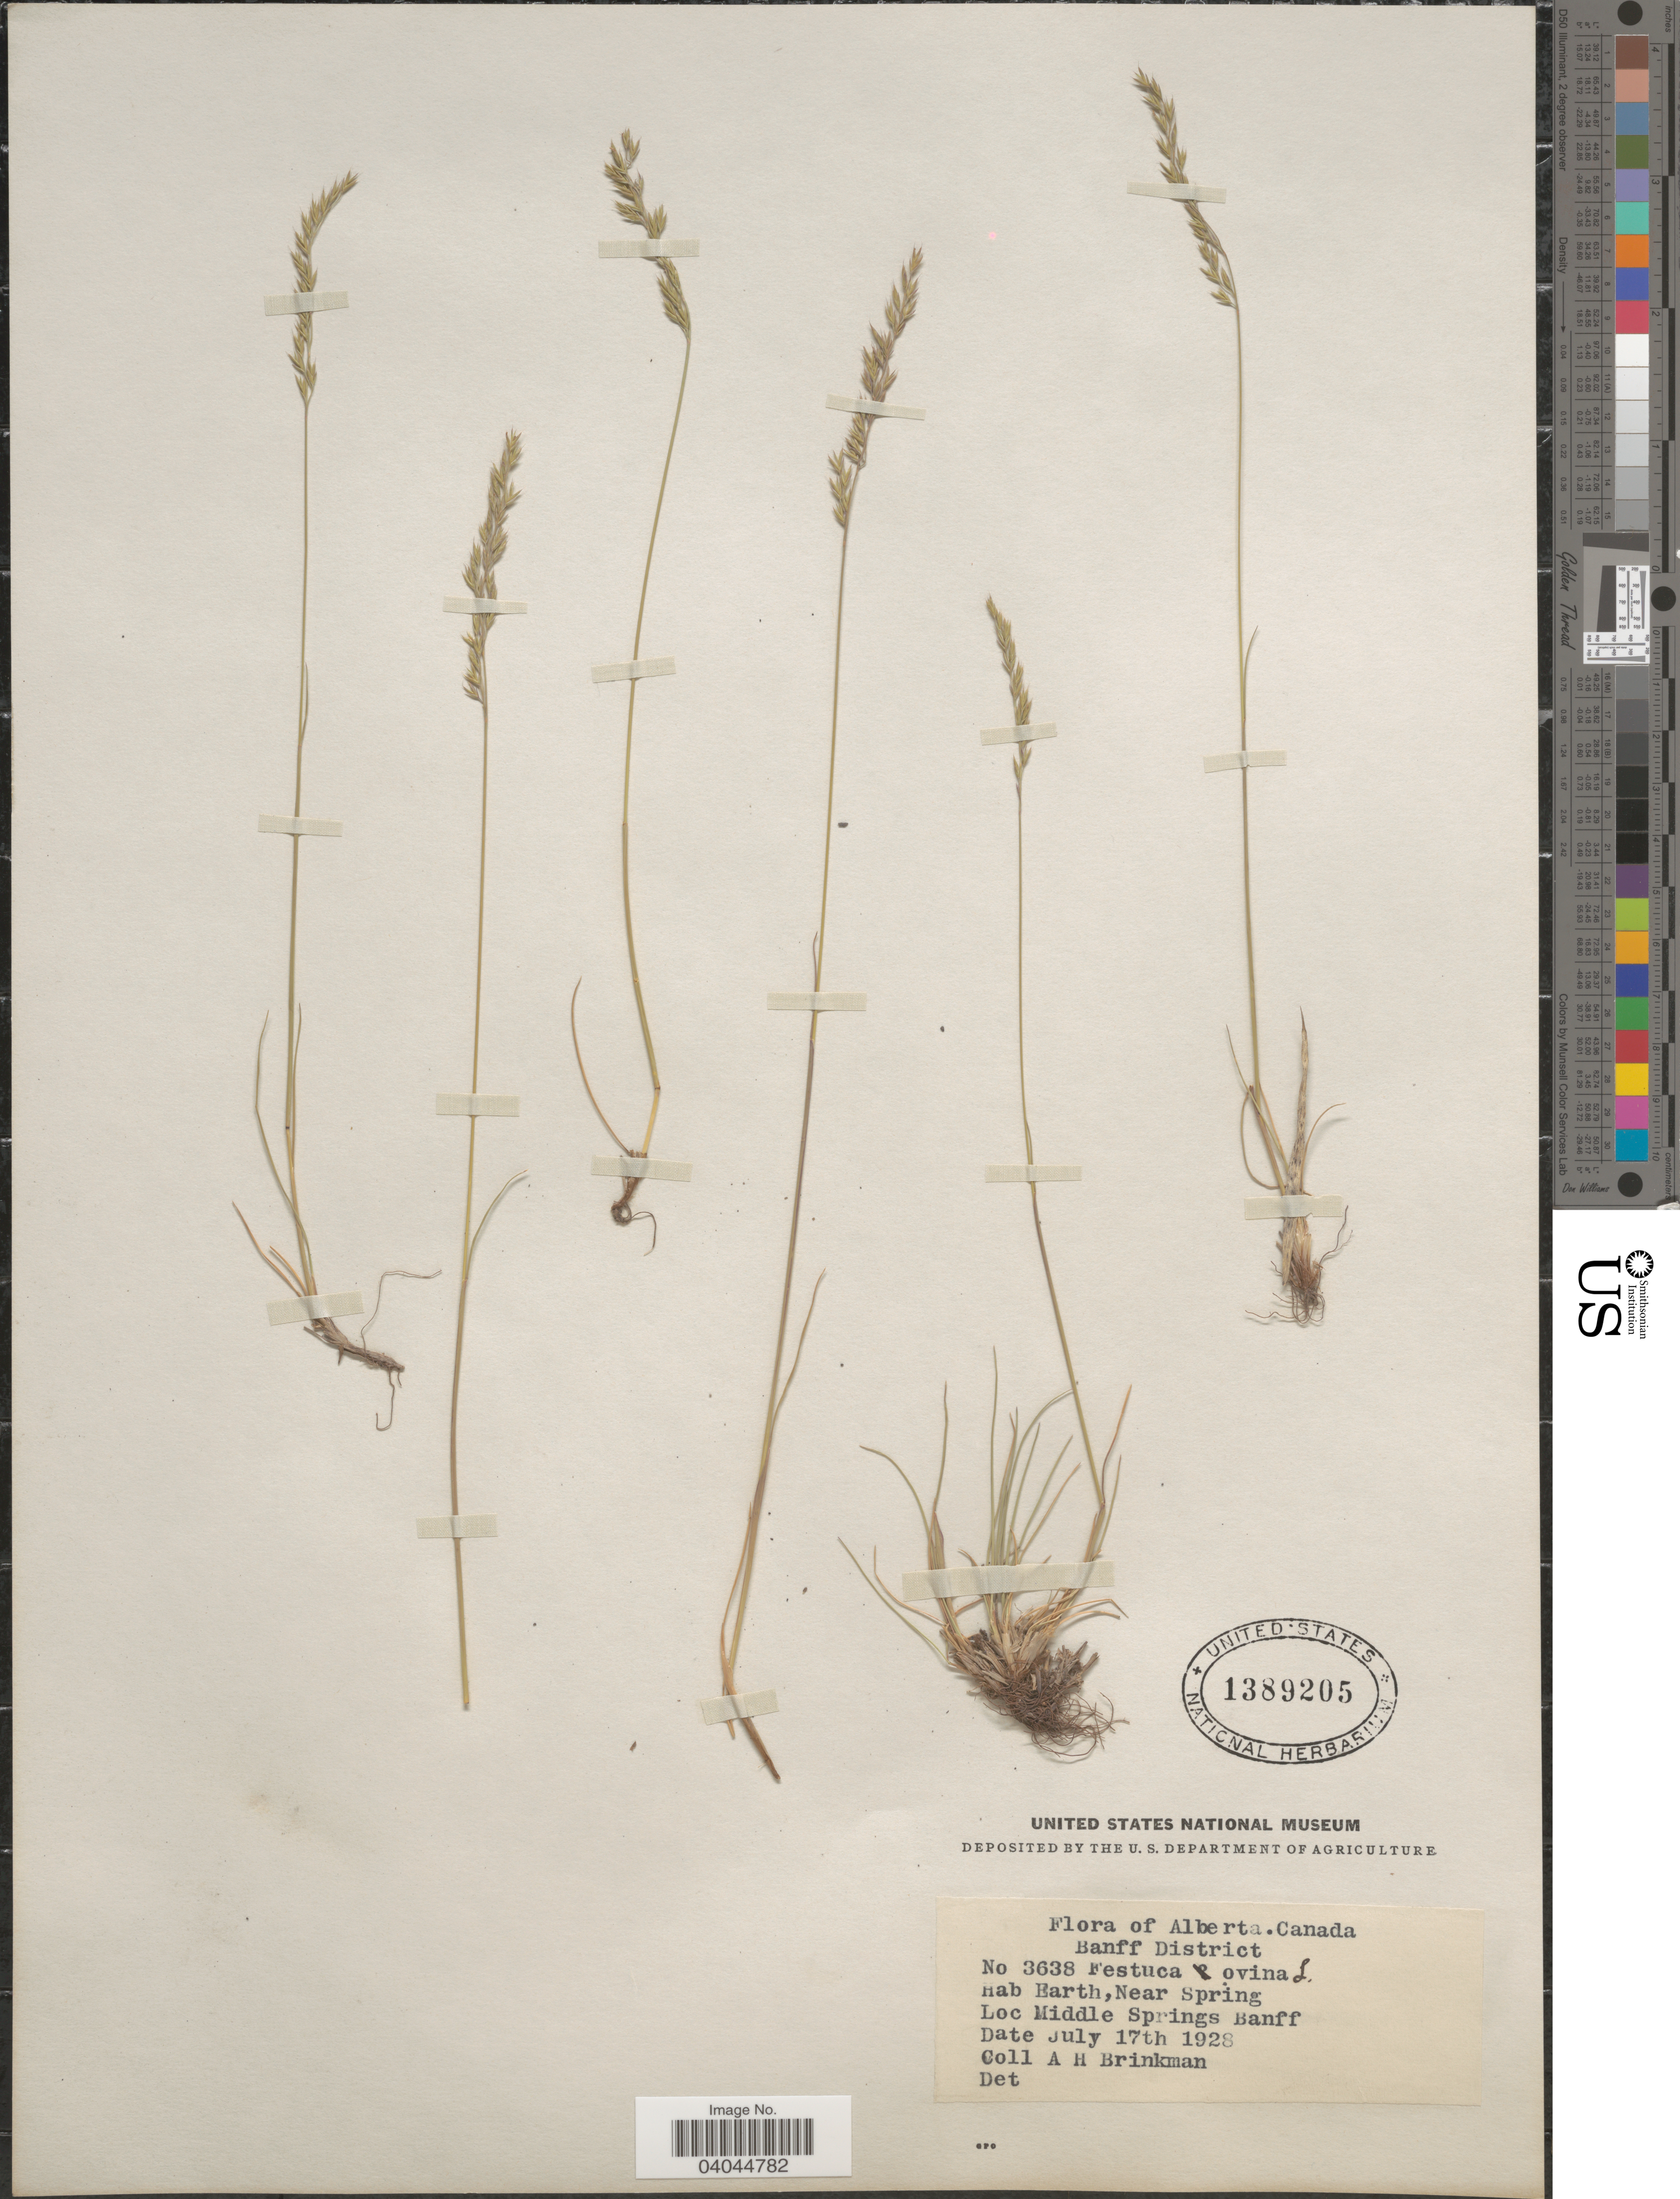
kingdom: Plantae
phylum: Tracheophyta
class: Liliopsida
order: Poales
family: Poaceae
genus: Festuca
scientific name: Festuca ovina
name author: L.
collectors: A. Brinkman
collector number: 3638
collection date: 1928-07-17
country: Canada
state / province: Alberta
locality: Banff District. Earth, Near Spring. Middle Springs Banff.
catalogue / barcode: US 1389205